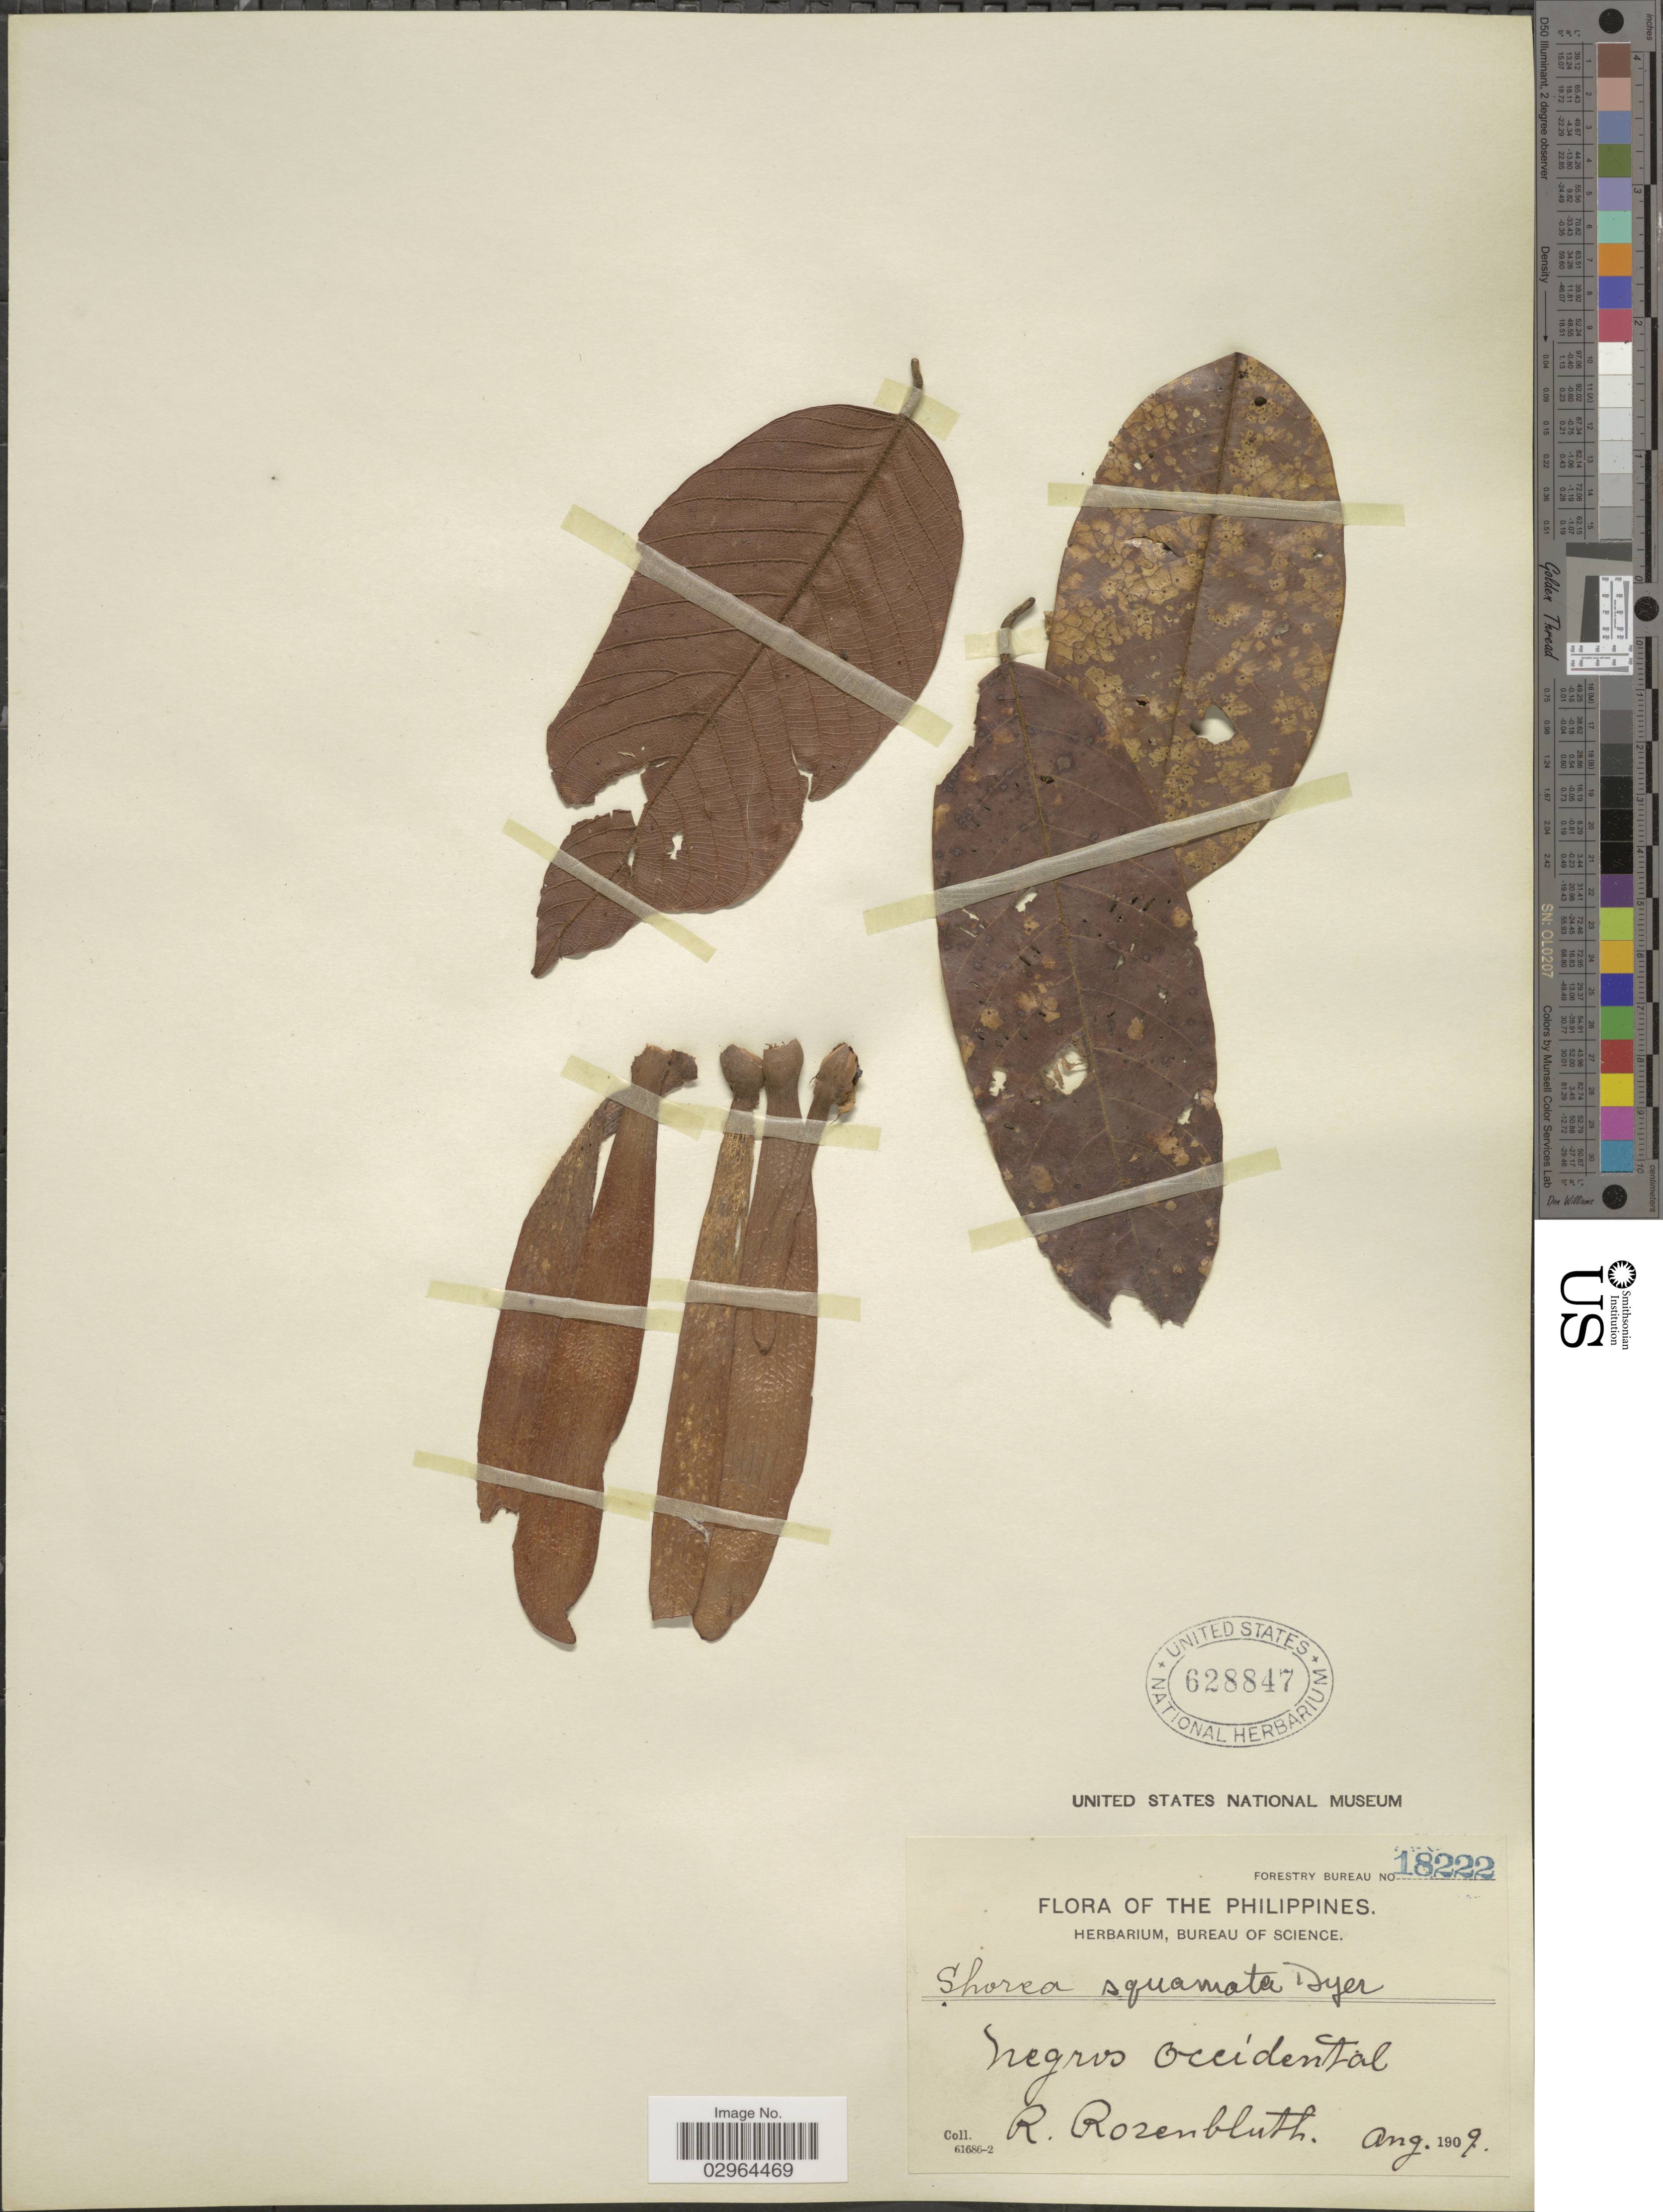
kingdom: Plantae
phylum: Tracheophyta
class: Magnoliopsida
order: Malvales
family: Dipterocarpaceae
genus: Rubroshorea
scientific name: Rubroshorea palosapis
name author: (Blanco) P.S. Ashton & J. Heck.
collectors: R. Rosenbluth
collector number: Forestry Bureau 18222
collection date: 1909-08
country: Philippines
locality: Negros Occidental.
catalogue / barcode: US 628847